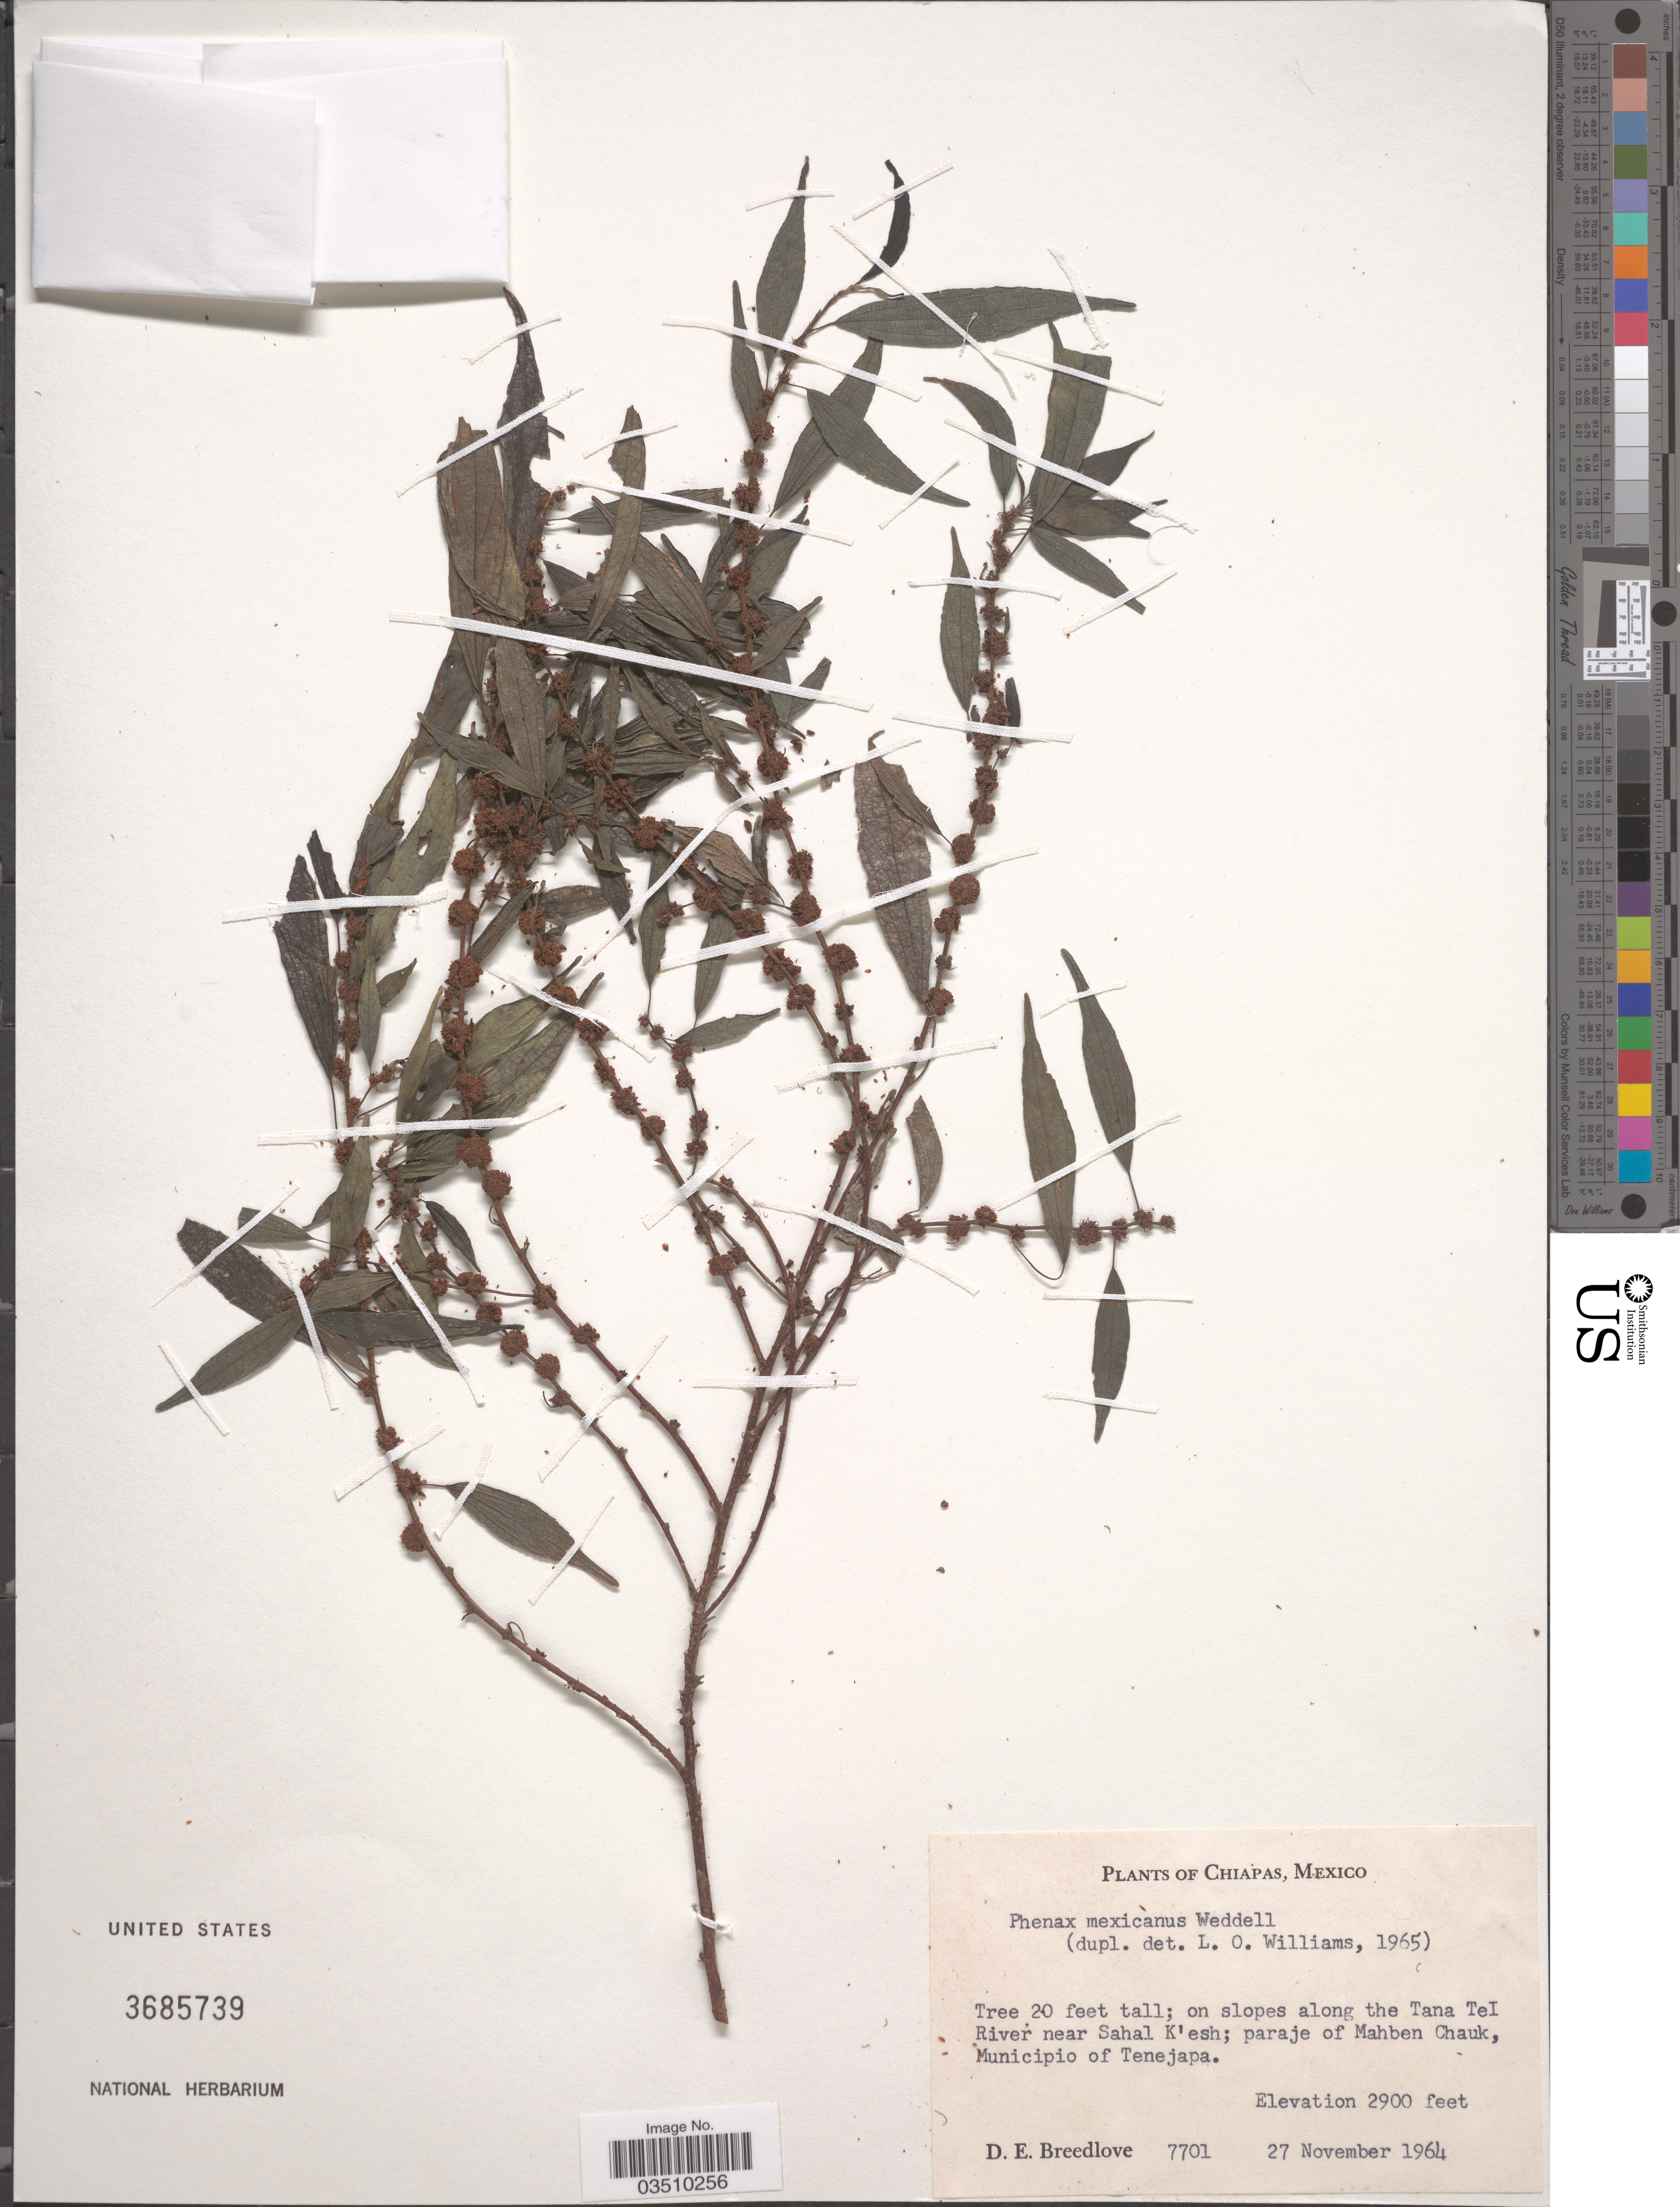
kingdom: Plantae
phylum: Tracheophyta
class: Magnoliopsida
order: Rosales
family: Urticaceae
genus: Phenax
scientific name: Phenax mexicanus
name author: Wedd.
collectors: D. E. Breedlove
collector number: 7701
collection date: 1964-11-27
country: Mexico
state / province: Chiapas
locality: On slopes along the Tana Tel River near Sahal K'esh; paraje of Mahben Chauk, Municipio of Tenejapa.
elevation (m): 884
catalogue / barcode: US 3685739